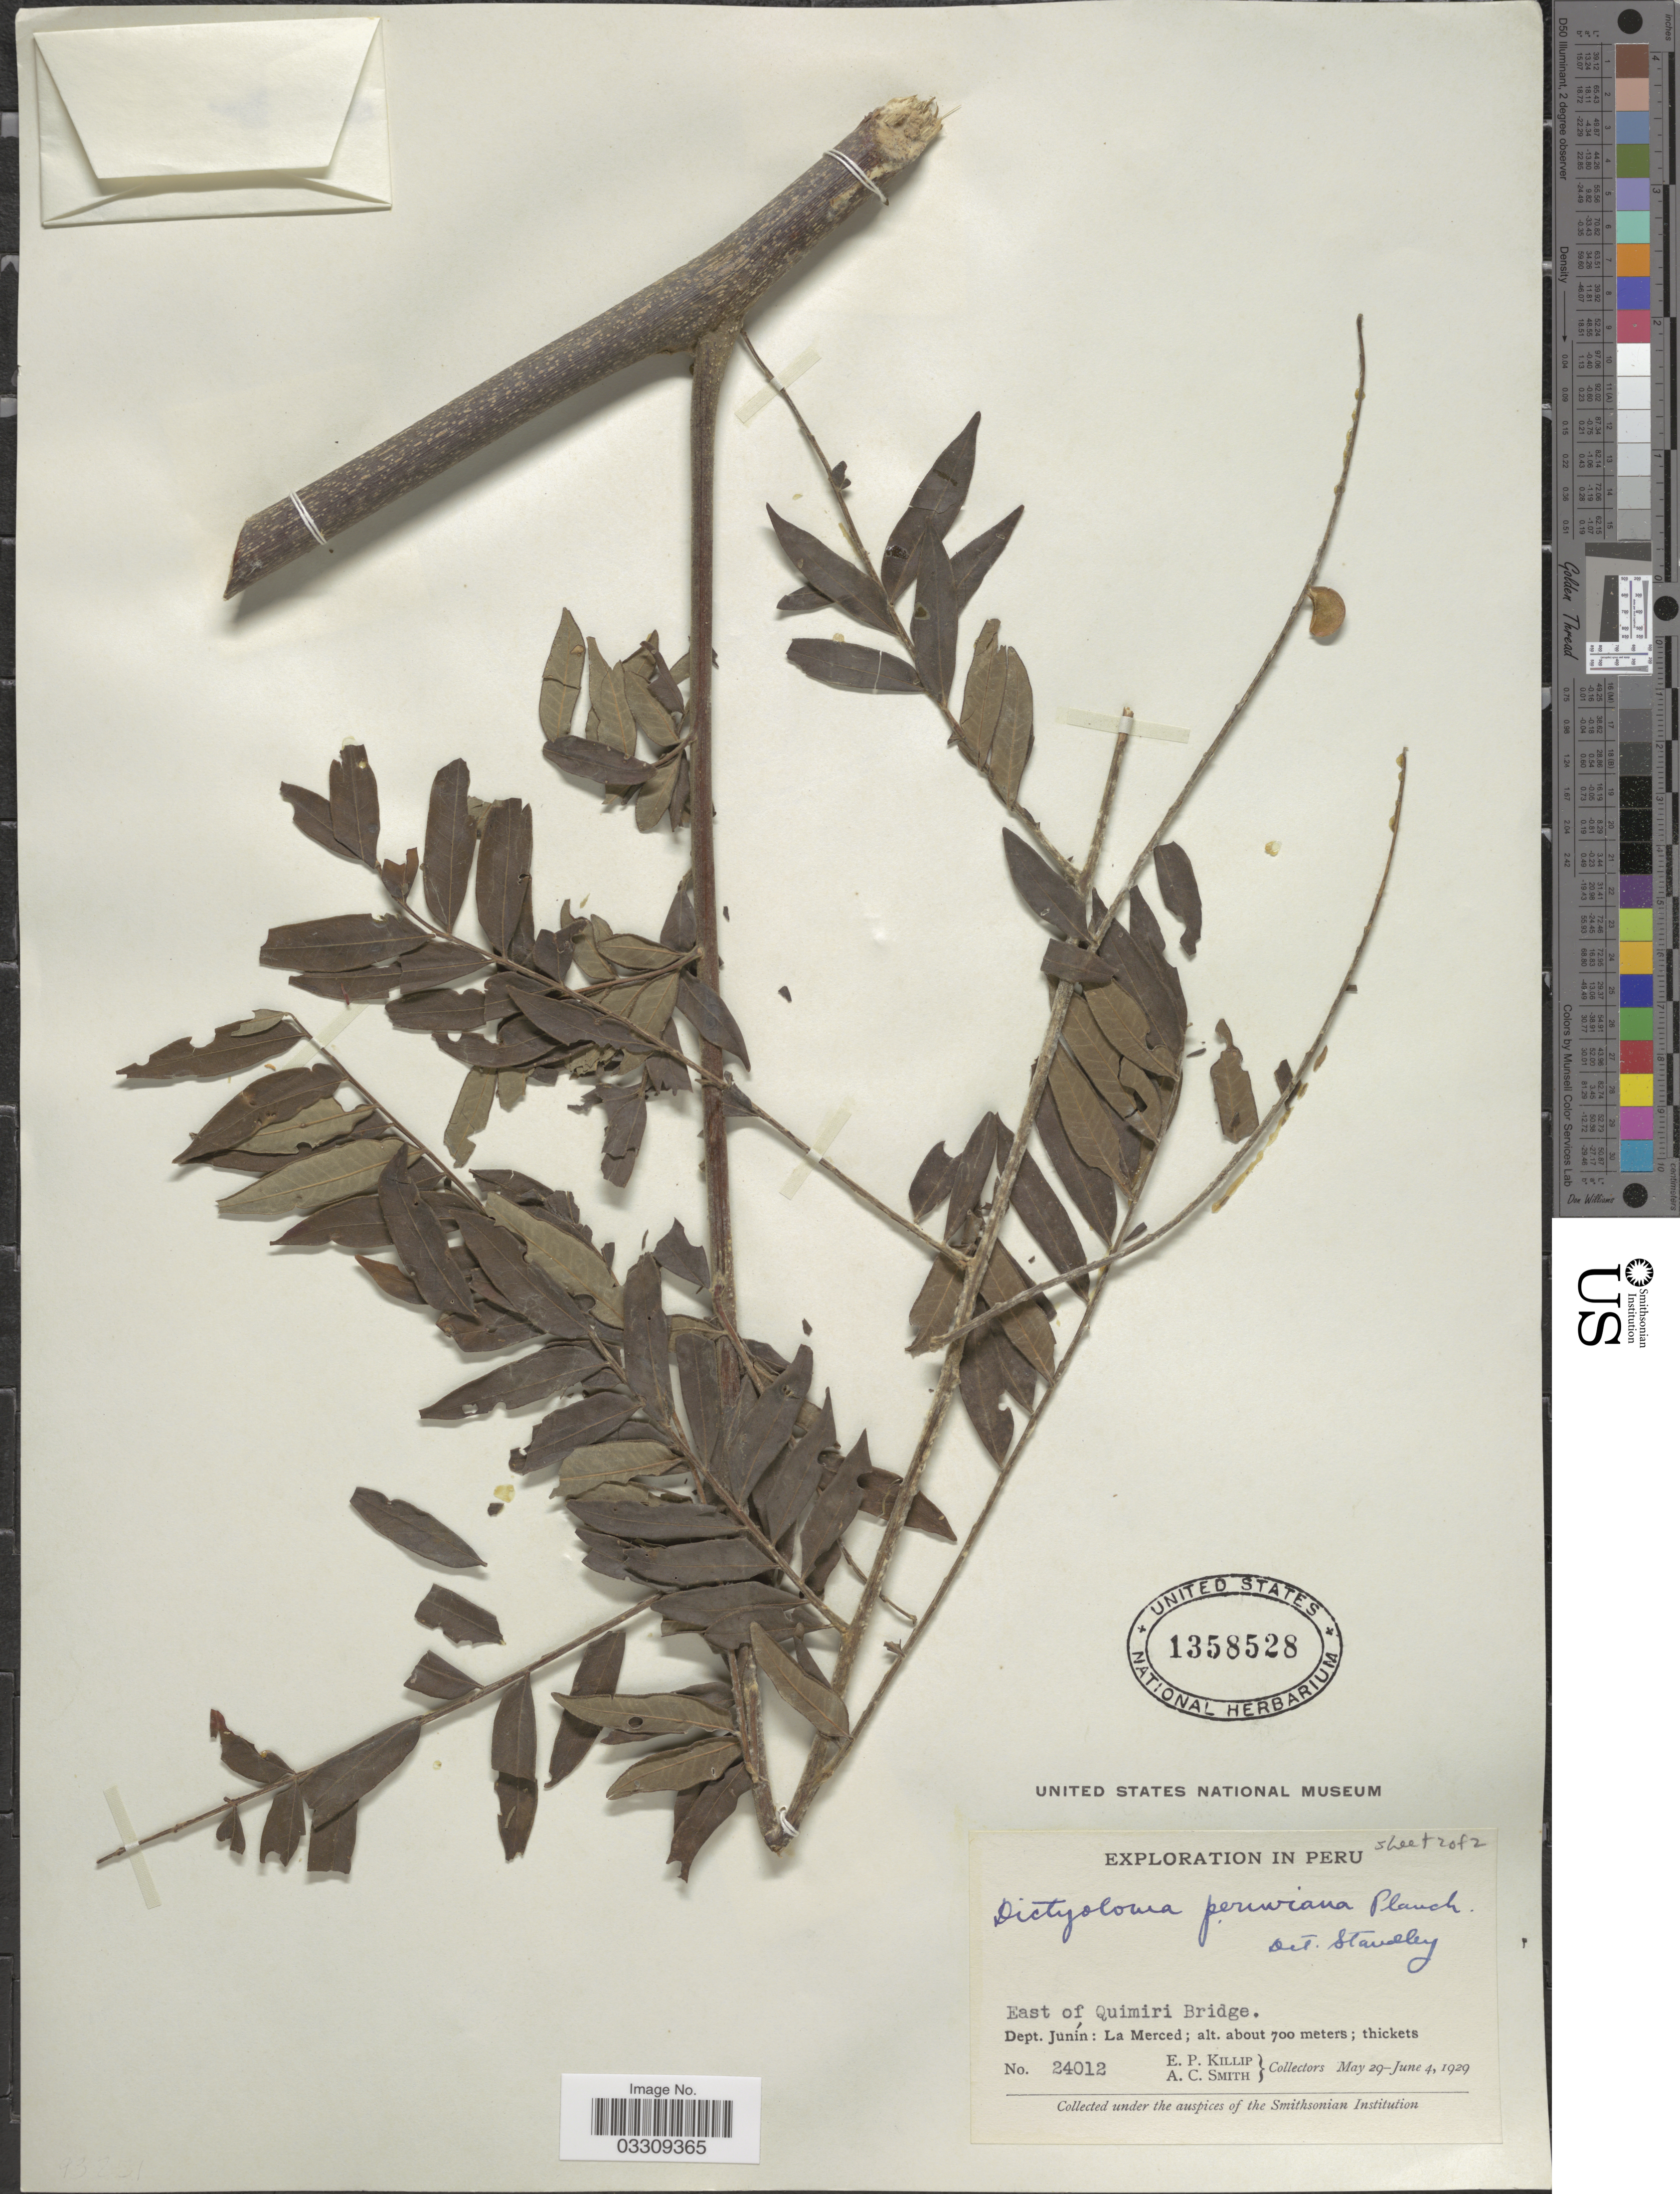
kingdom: Plantae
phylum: Tracheophyta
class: Magnoliopsida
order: Sapindales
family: Rutaceae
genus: Dictyoloma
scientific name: Dictyoloma peruvianum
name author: Planch.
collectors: E. P. Killip & A. C. Smith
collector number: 24012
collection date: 1929-05-29/1929-06-04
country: Peru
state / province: Junín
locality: East of Quimiri Bridge. Dept. Junín: La Merced.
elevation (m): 700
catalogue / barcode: US 1358528